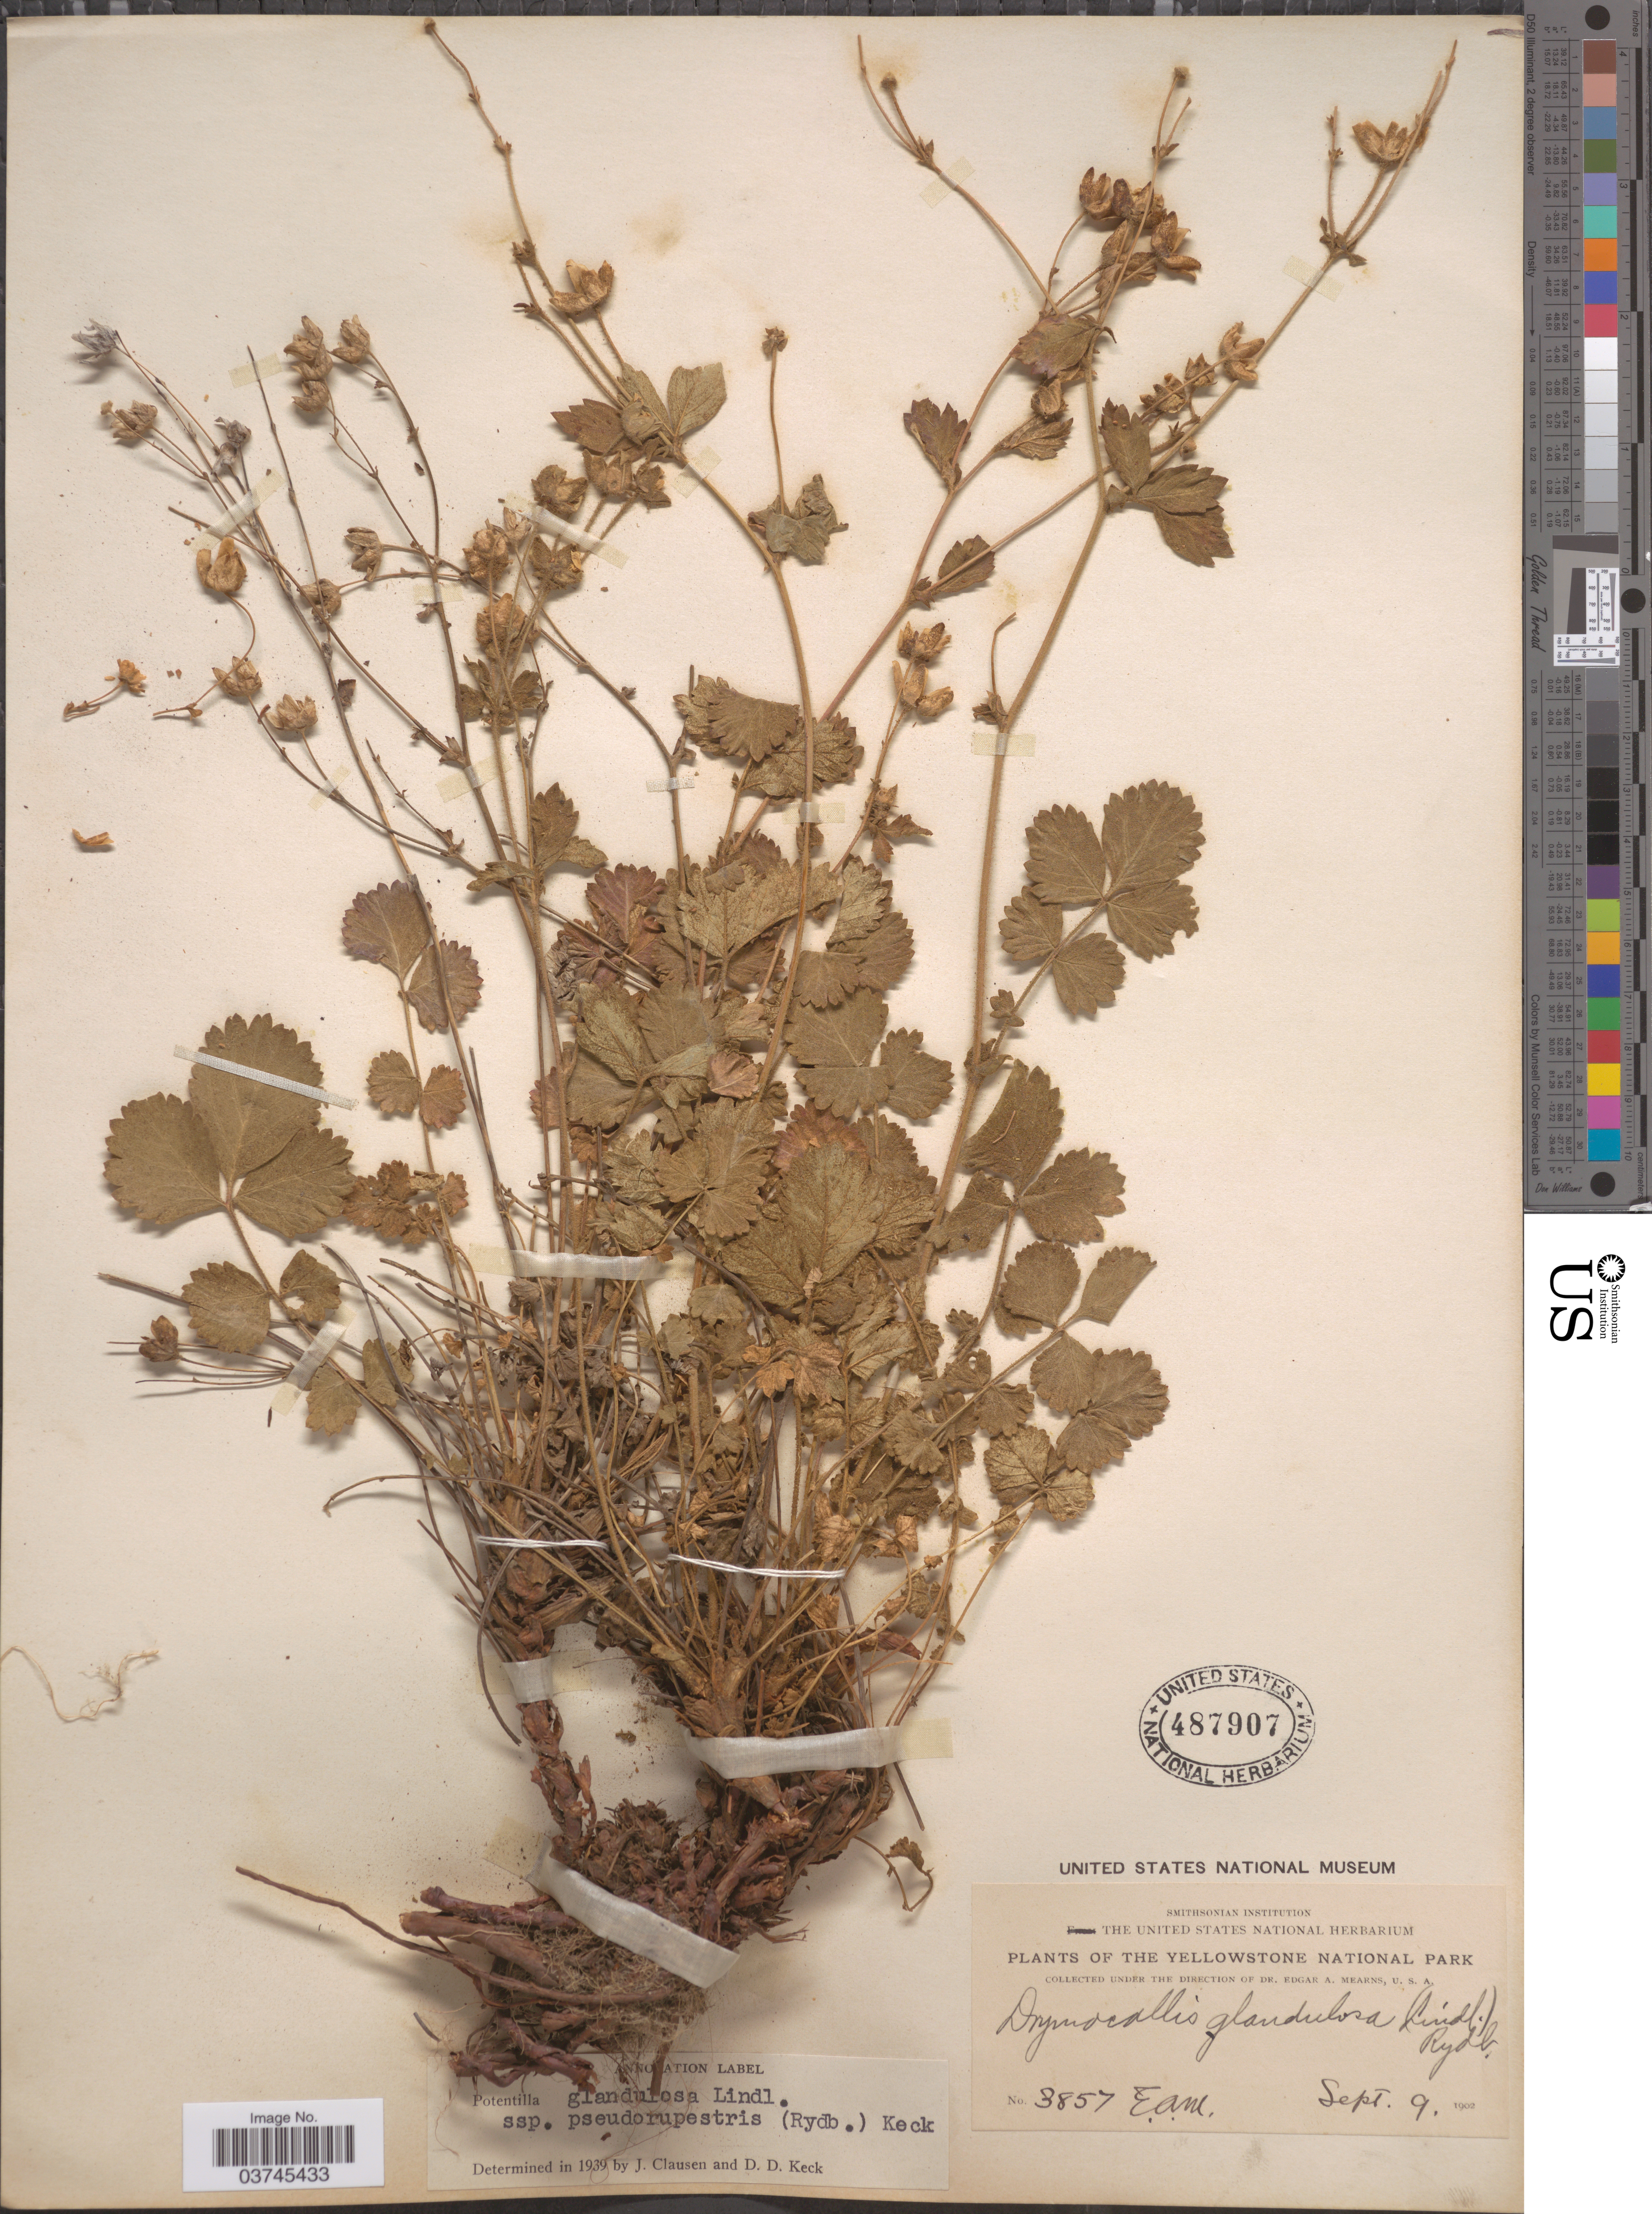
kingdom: Plantae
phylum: Tracheophyta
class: Magnoliopsida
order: Rosales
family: Rosaceae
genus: Drymocallis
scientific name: Drymocallis pseudorupestris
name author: (Rydb.) Rydb.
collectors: E. A. Mearns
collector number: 3857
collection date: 1902-09-09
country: United States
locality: The Yellowstone National Park.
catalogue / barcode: US 487907